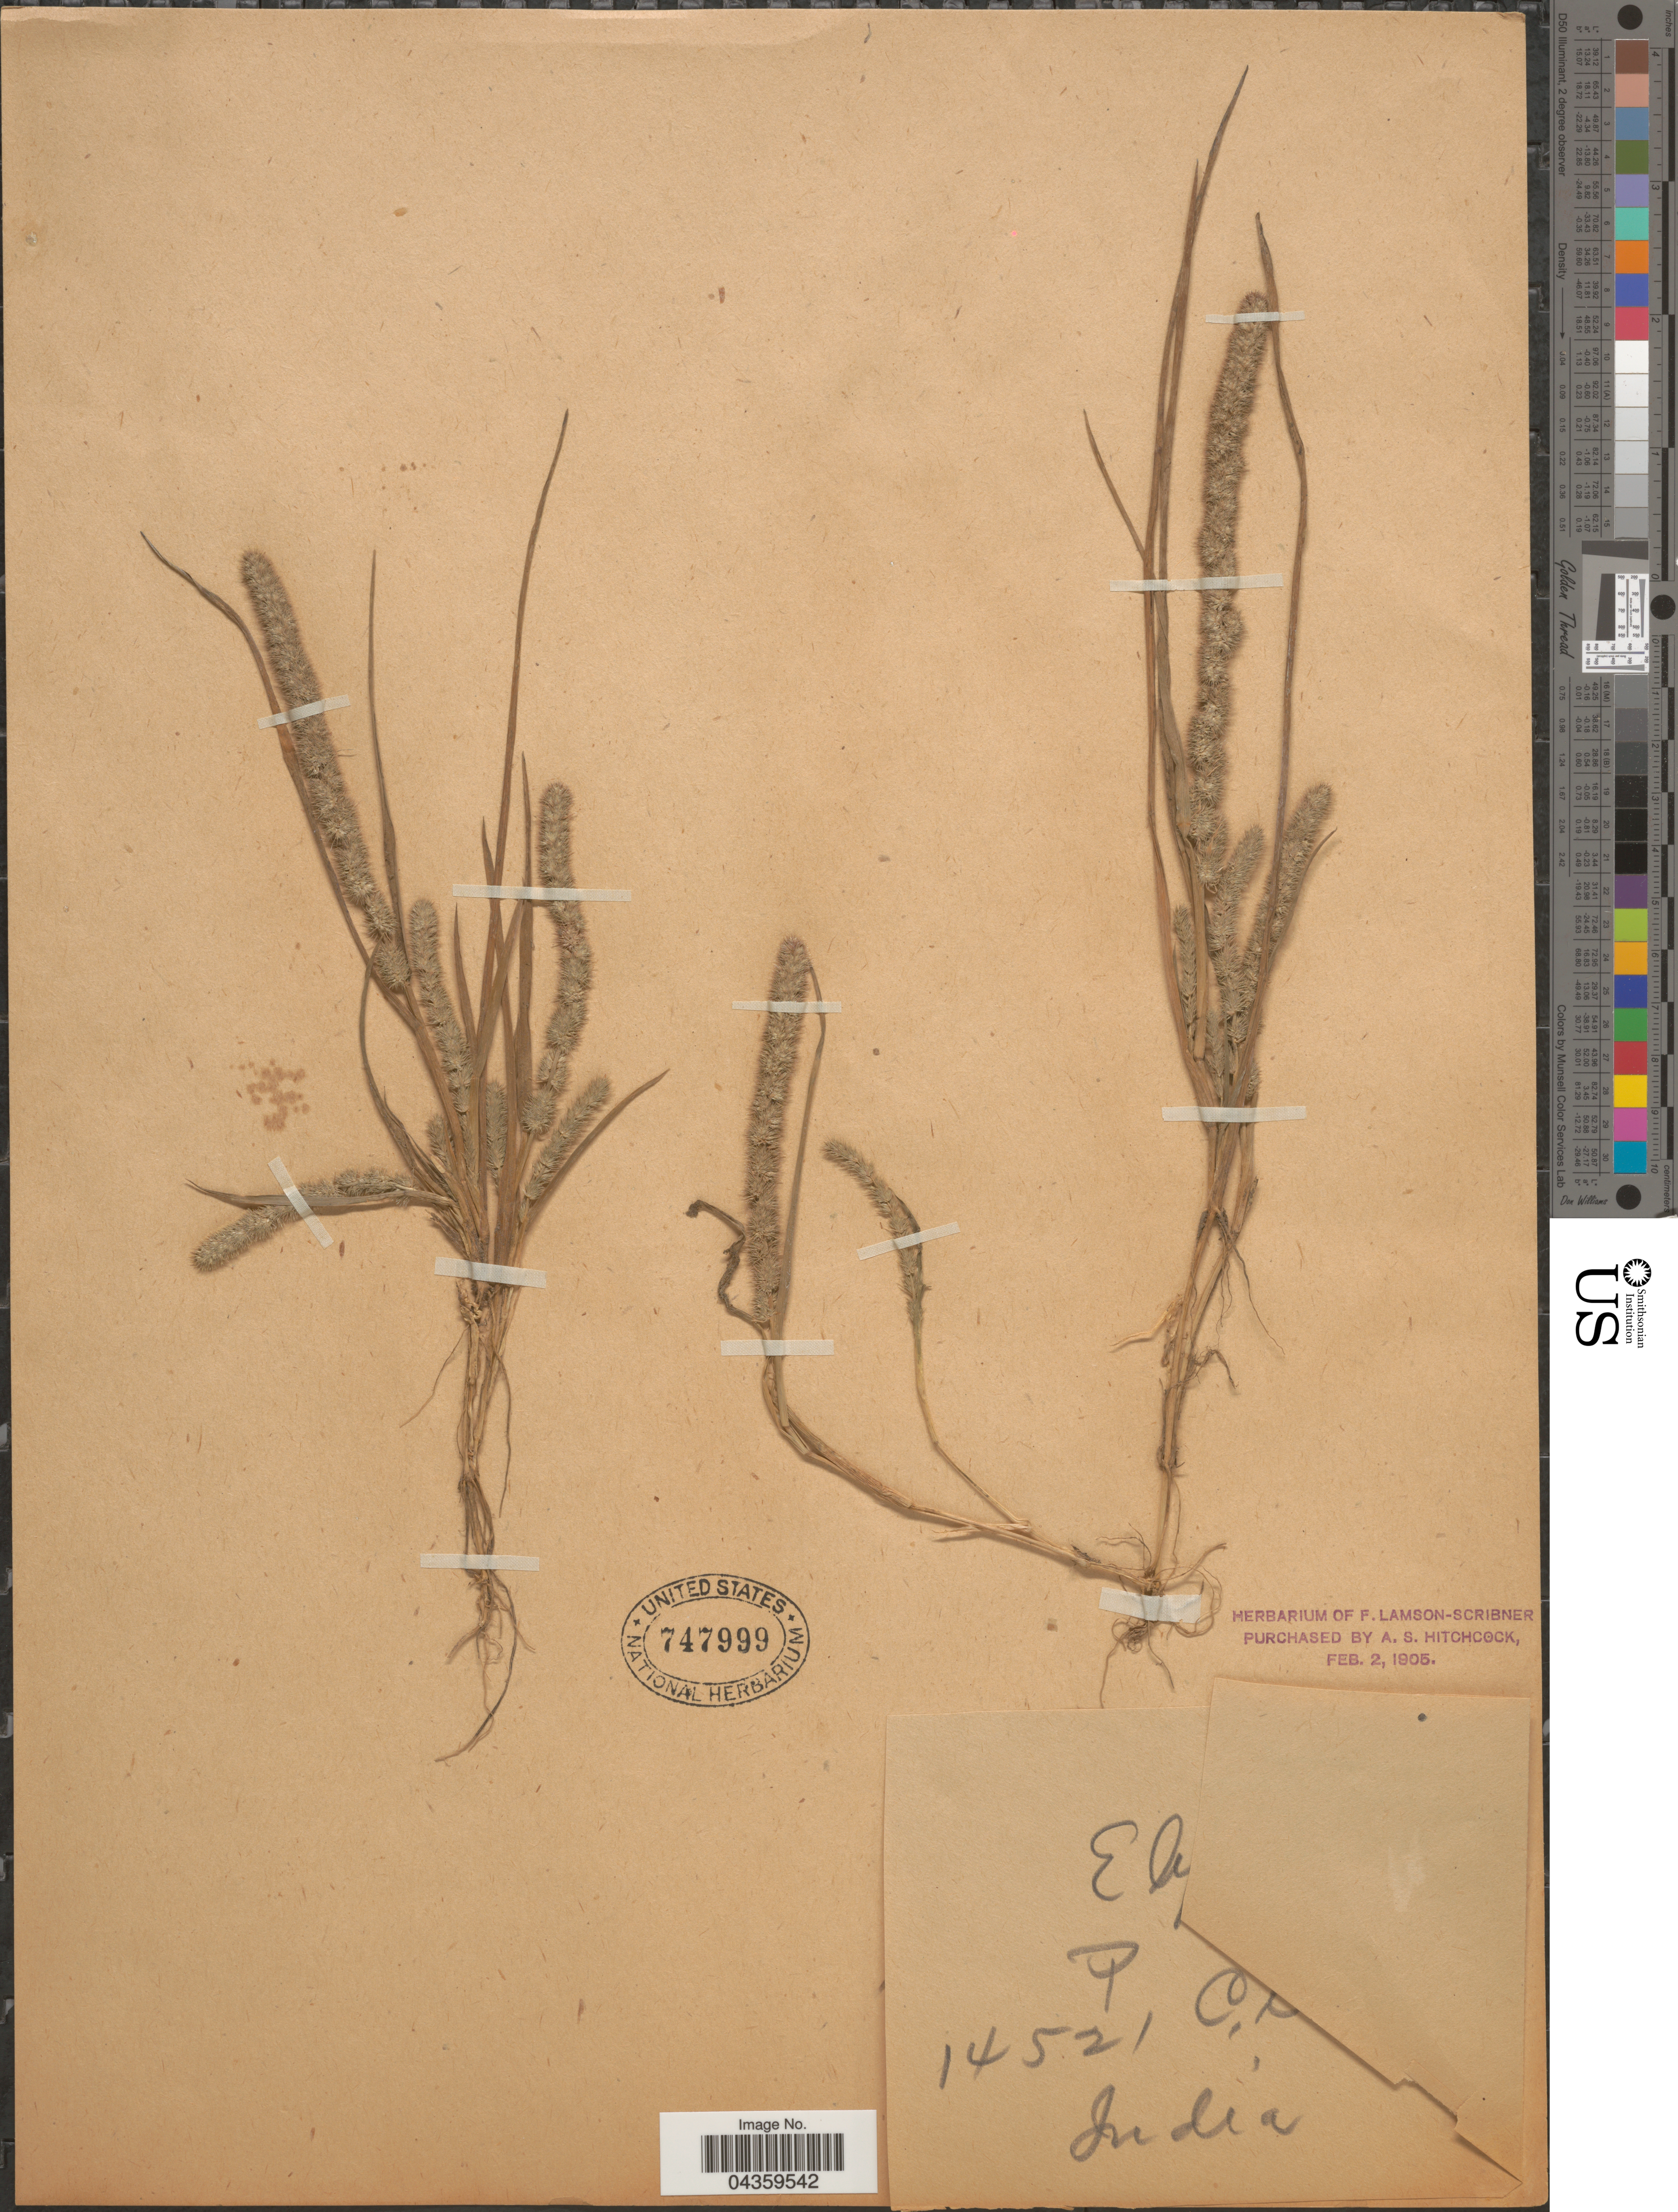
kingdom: Plantae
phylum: Tracheophyta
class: Liliopsida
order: Poales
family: Poaceae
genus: Elytrophorus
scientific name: Elytrophorus spicatus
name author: (Willd.) A. Camus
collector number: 14521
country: India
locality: [illegible text].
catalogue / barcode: US 747999